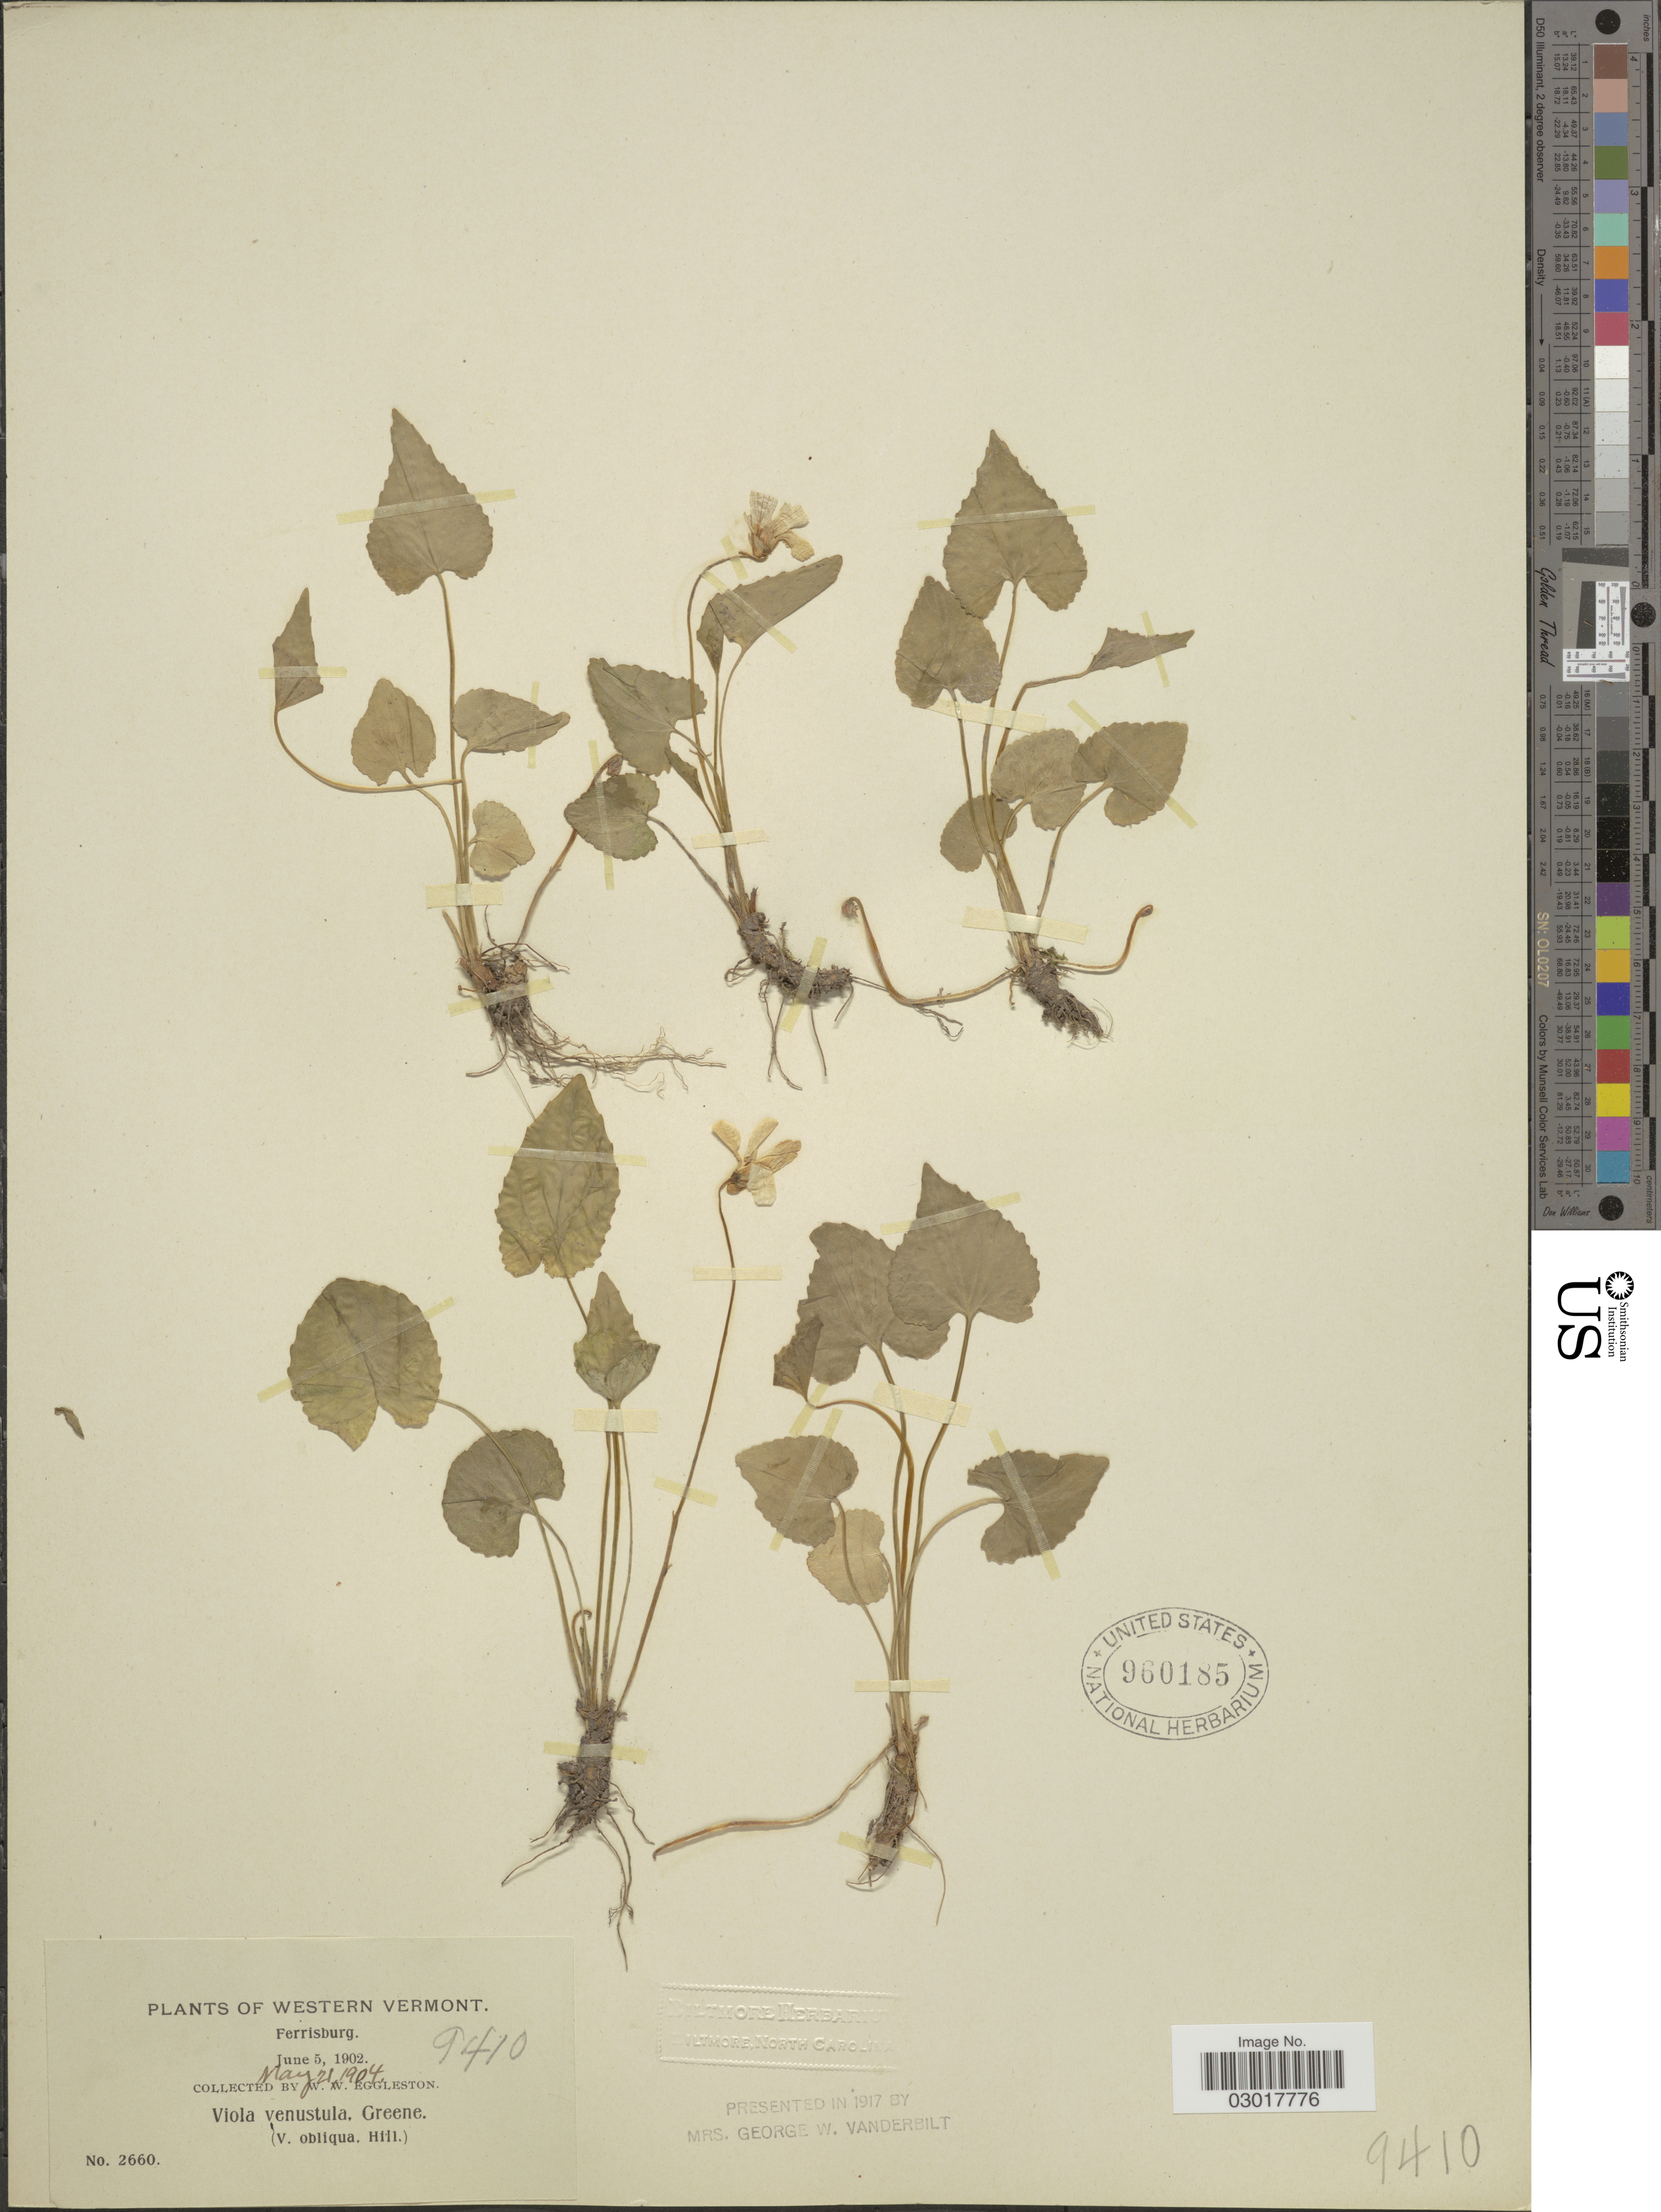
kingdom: Plantae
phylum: Tracheophyta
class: Magnoliopsida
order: Malpighiales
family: Violaceae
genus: Viola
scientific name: Viola x venustula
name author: Greene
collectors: W. W. Eggleston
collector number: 2660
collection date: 1902-06-05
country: United States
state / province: Vermont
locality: Western Vermont. Ferrisburg.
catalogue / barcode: US 960185